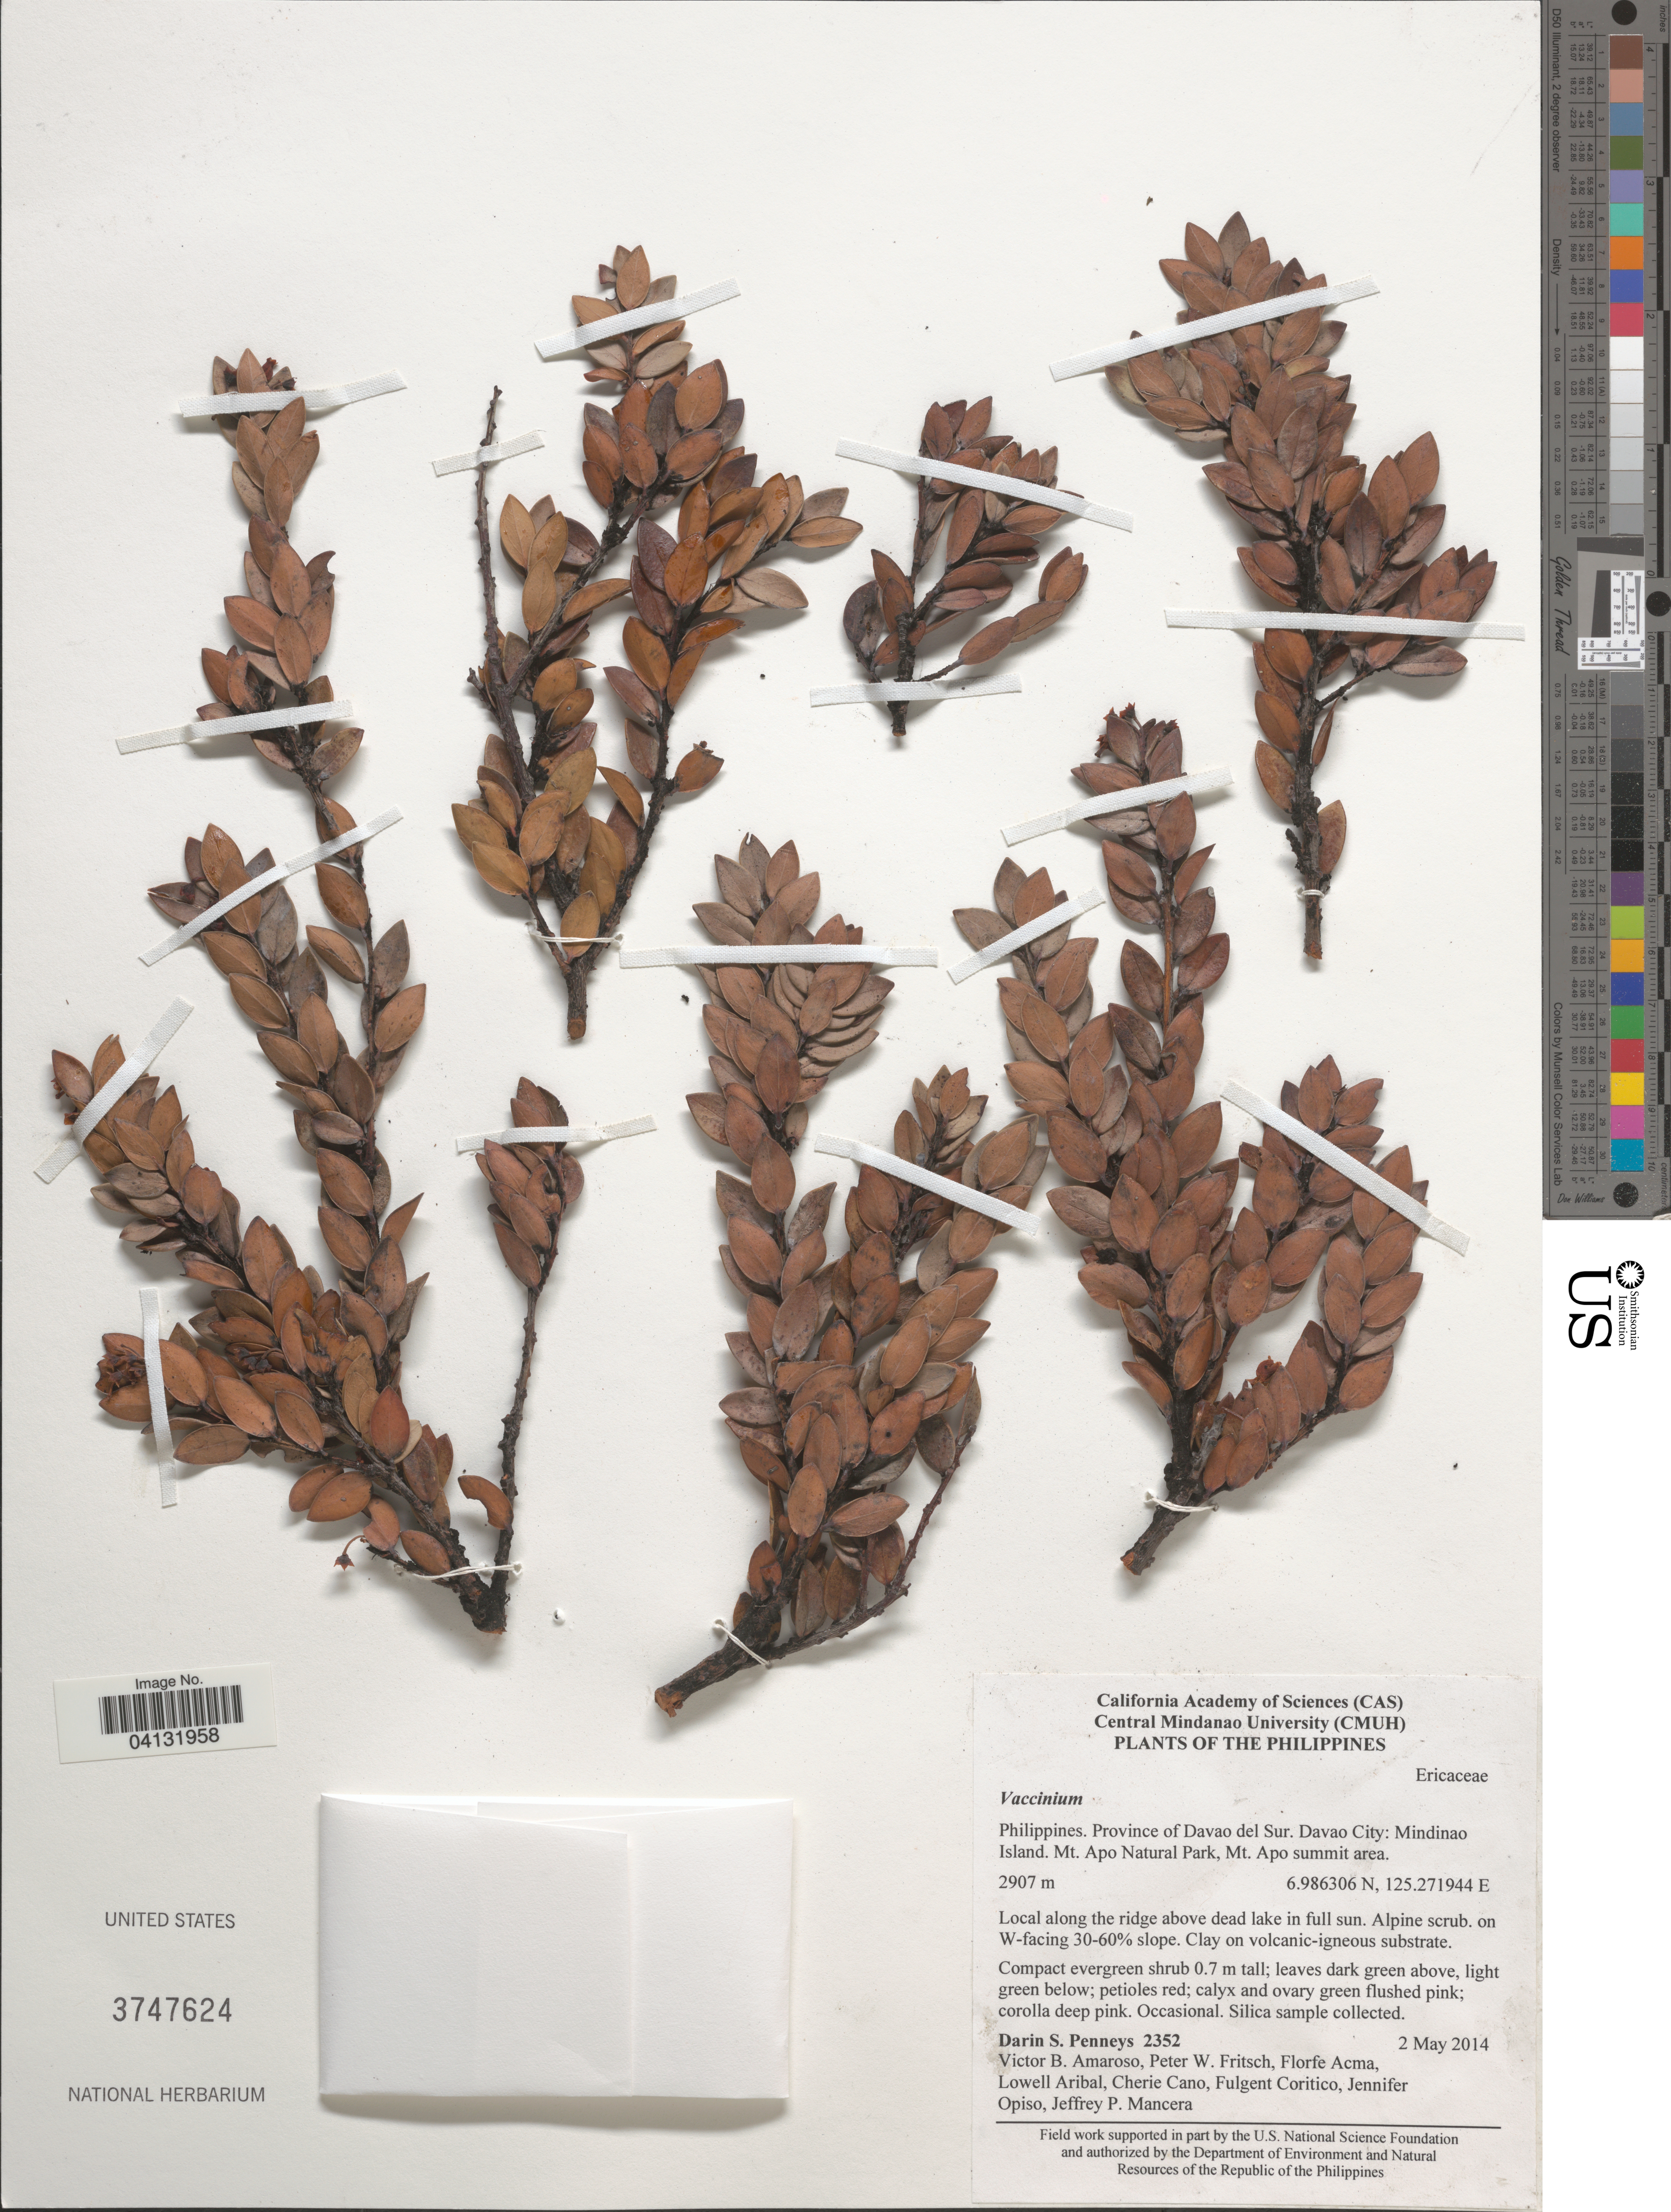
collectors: D. S. Penneys, V. Amoroso, P. W. Fritsch, F. Acma & et al.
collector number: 2352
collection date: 2014-05-02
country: Philippines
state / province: Davao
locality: Province of Davao del Sur. Davao City: Mindinao Island. Mt. Apo Natural Park, Mt. Apo summit area. On W-facing 30-60% slope.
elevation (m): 2907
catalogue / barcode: US 3747624